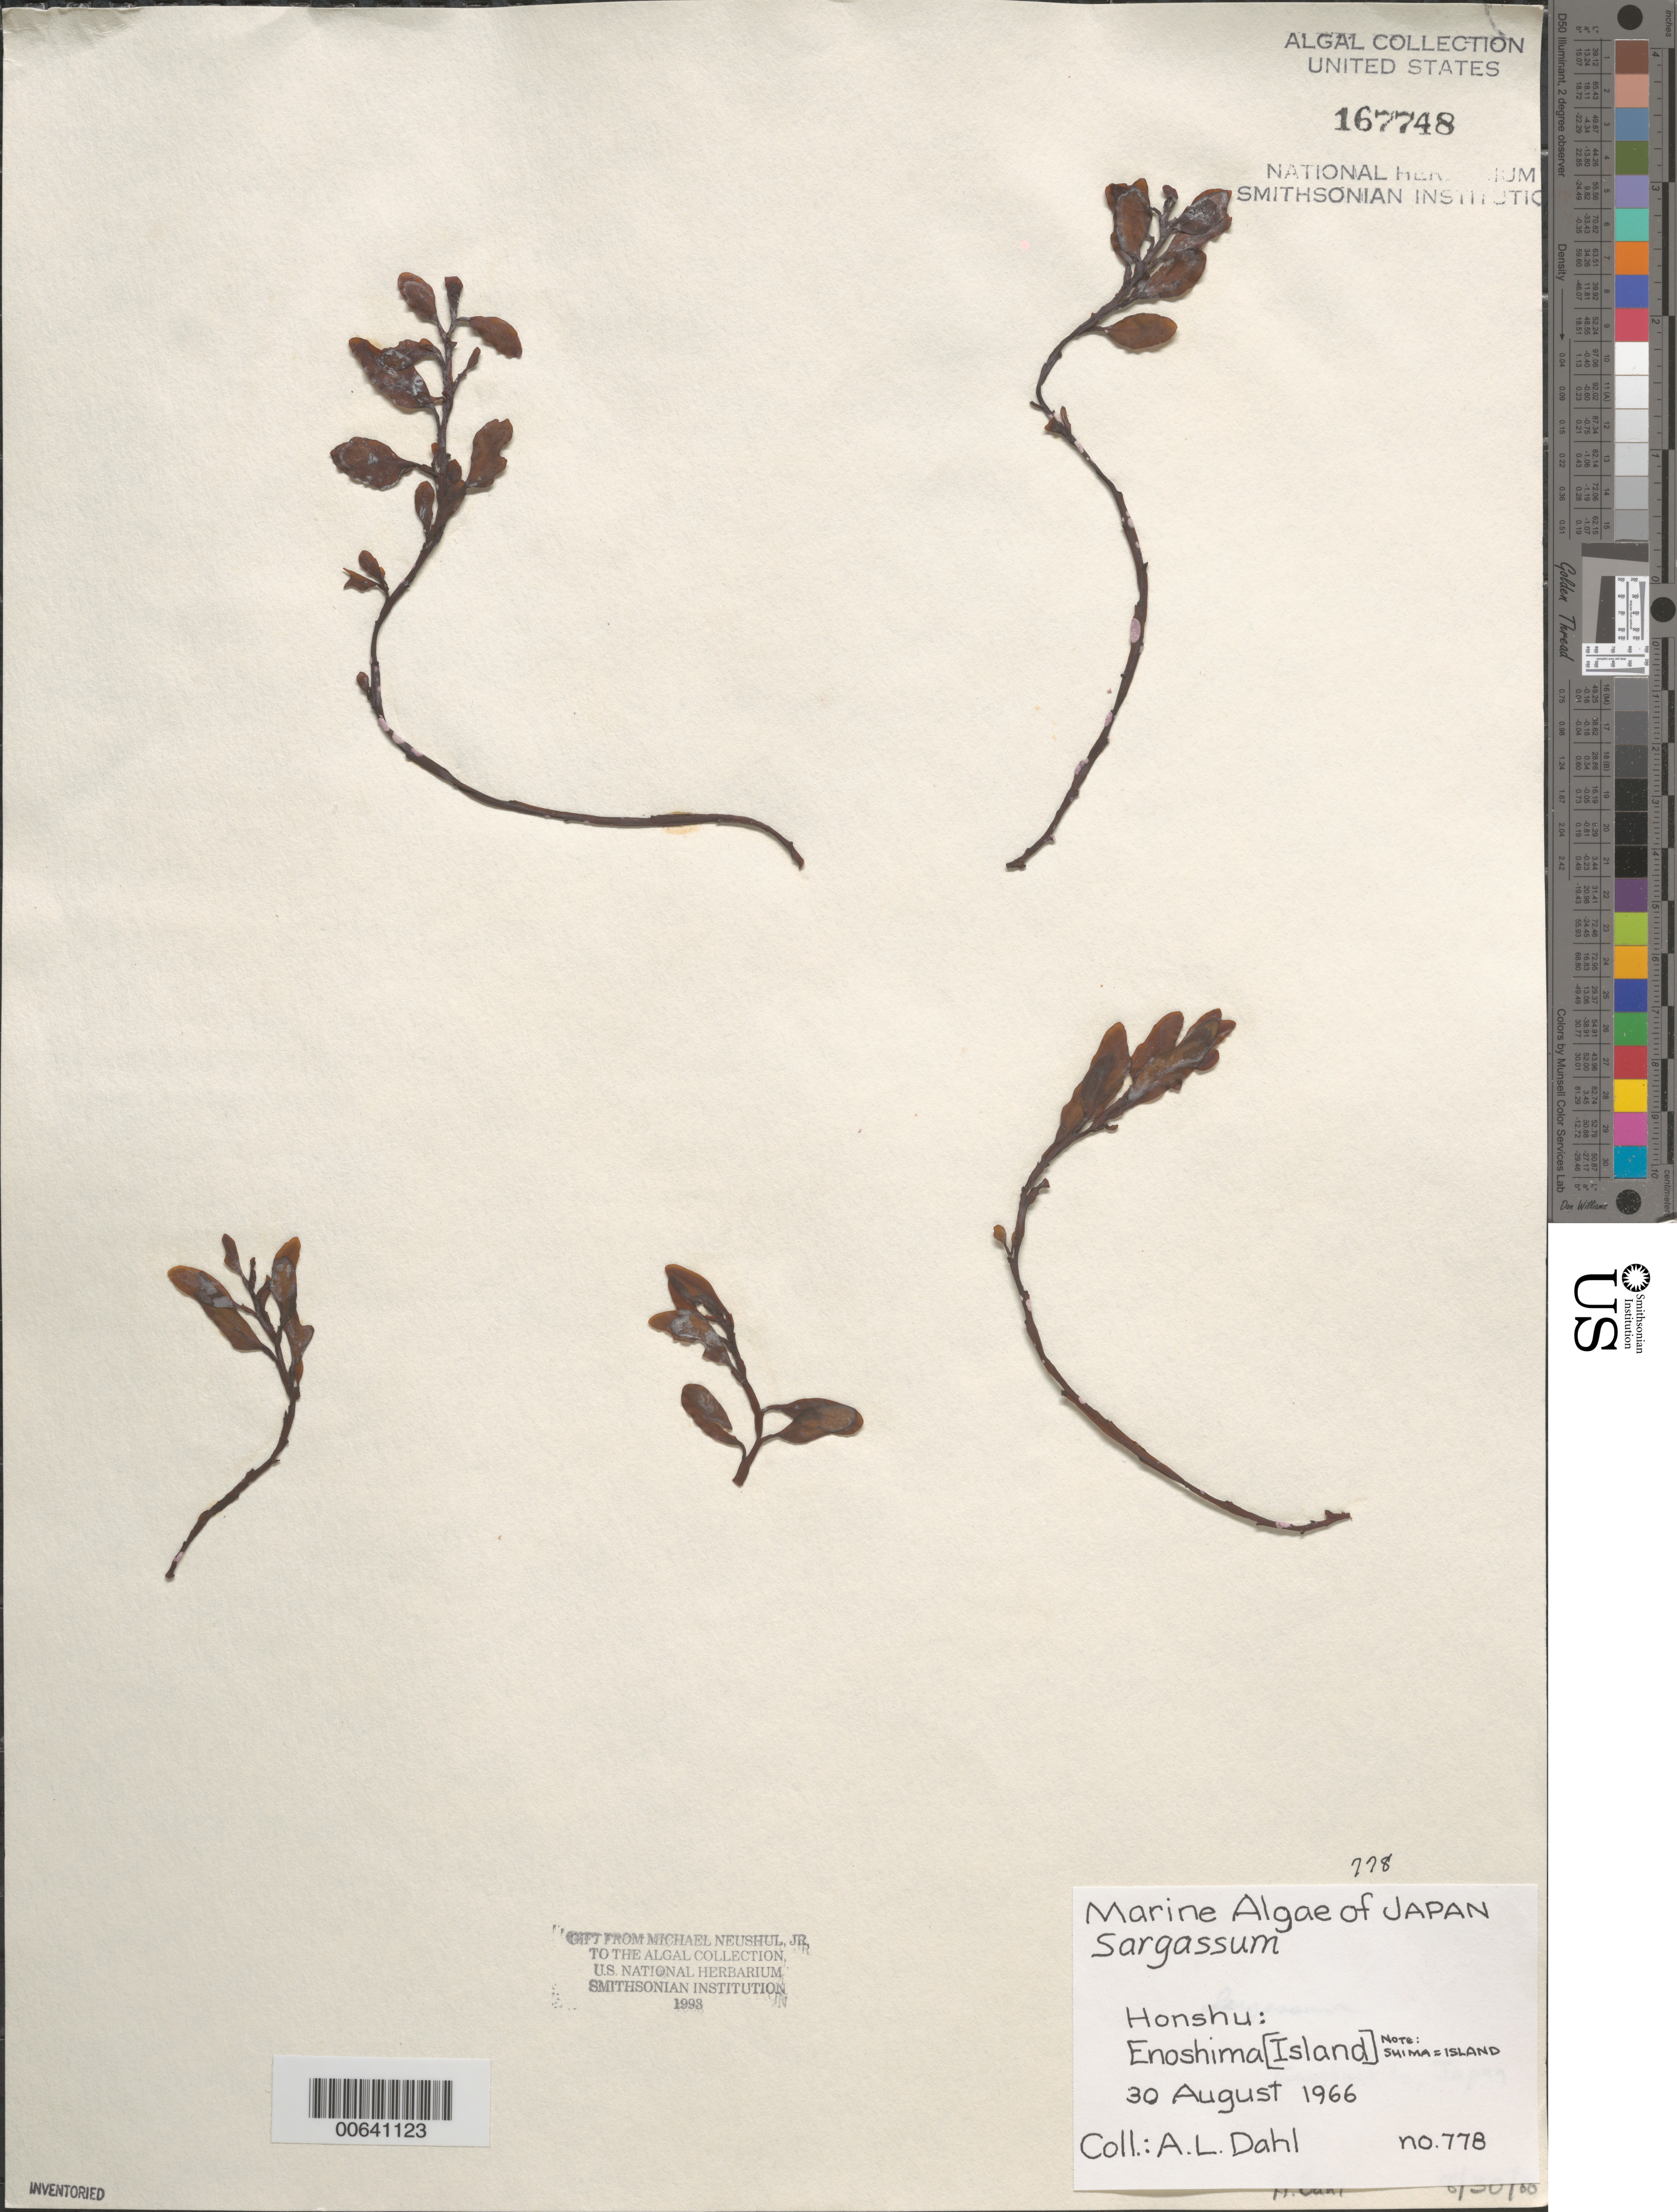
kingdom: Chromista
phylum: Ochrophyta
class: Phaeophyceae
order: Fucales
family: Sargassaceae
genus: Sargassum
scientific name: Sargassum sp.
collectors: A. Dahl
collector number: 778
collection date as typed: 30 Aug 1966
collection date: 1966-08-30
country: Japan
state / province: Kanagawa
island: Honshu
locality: Enoshima [island]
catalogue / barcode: US 167748